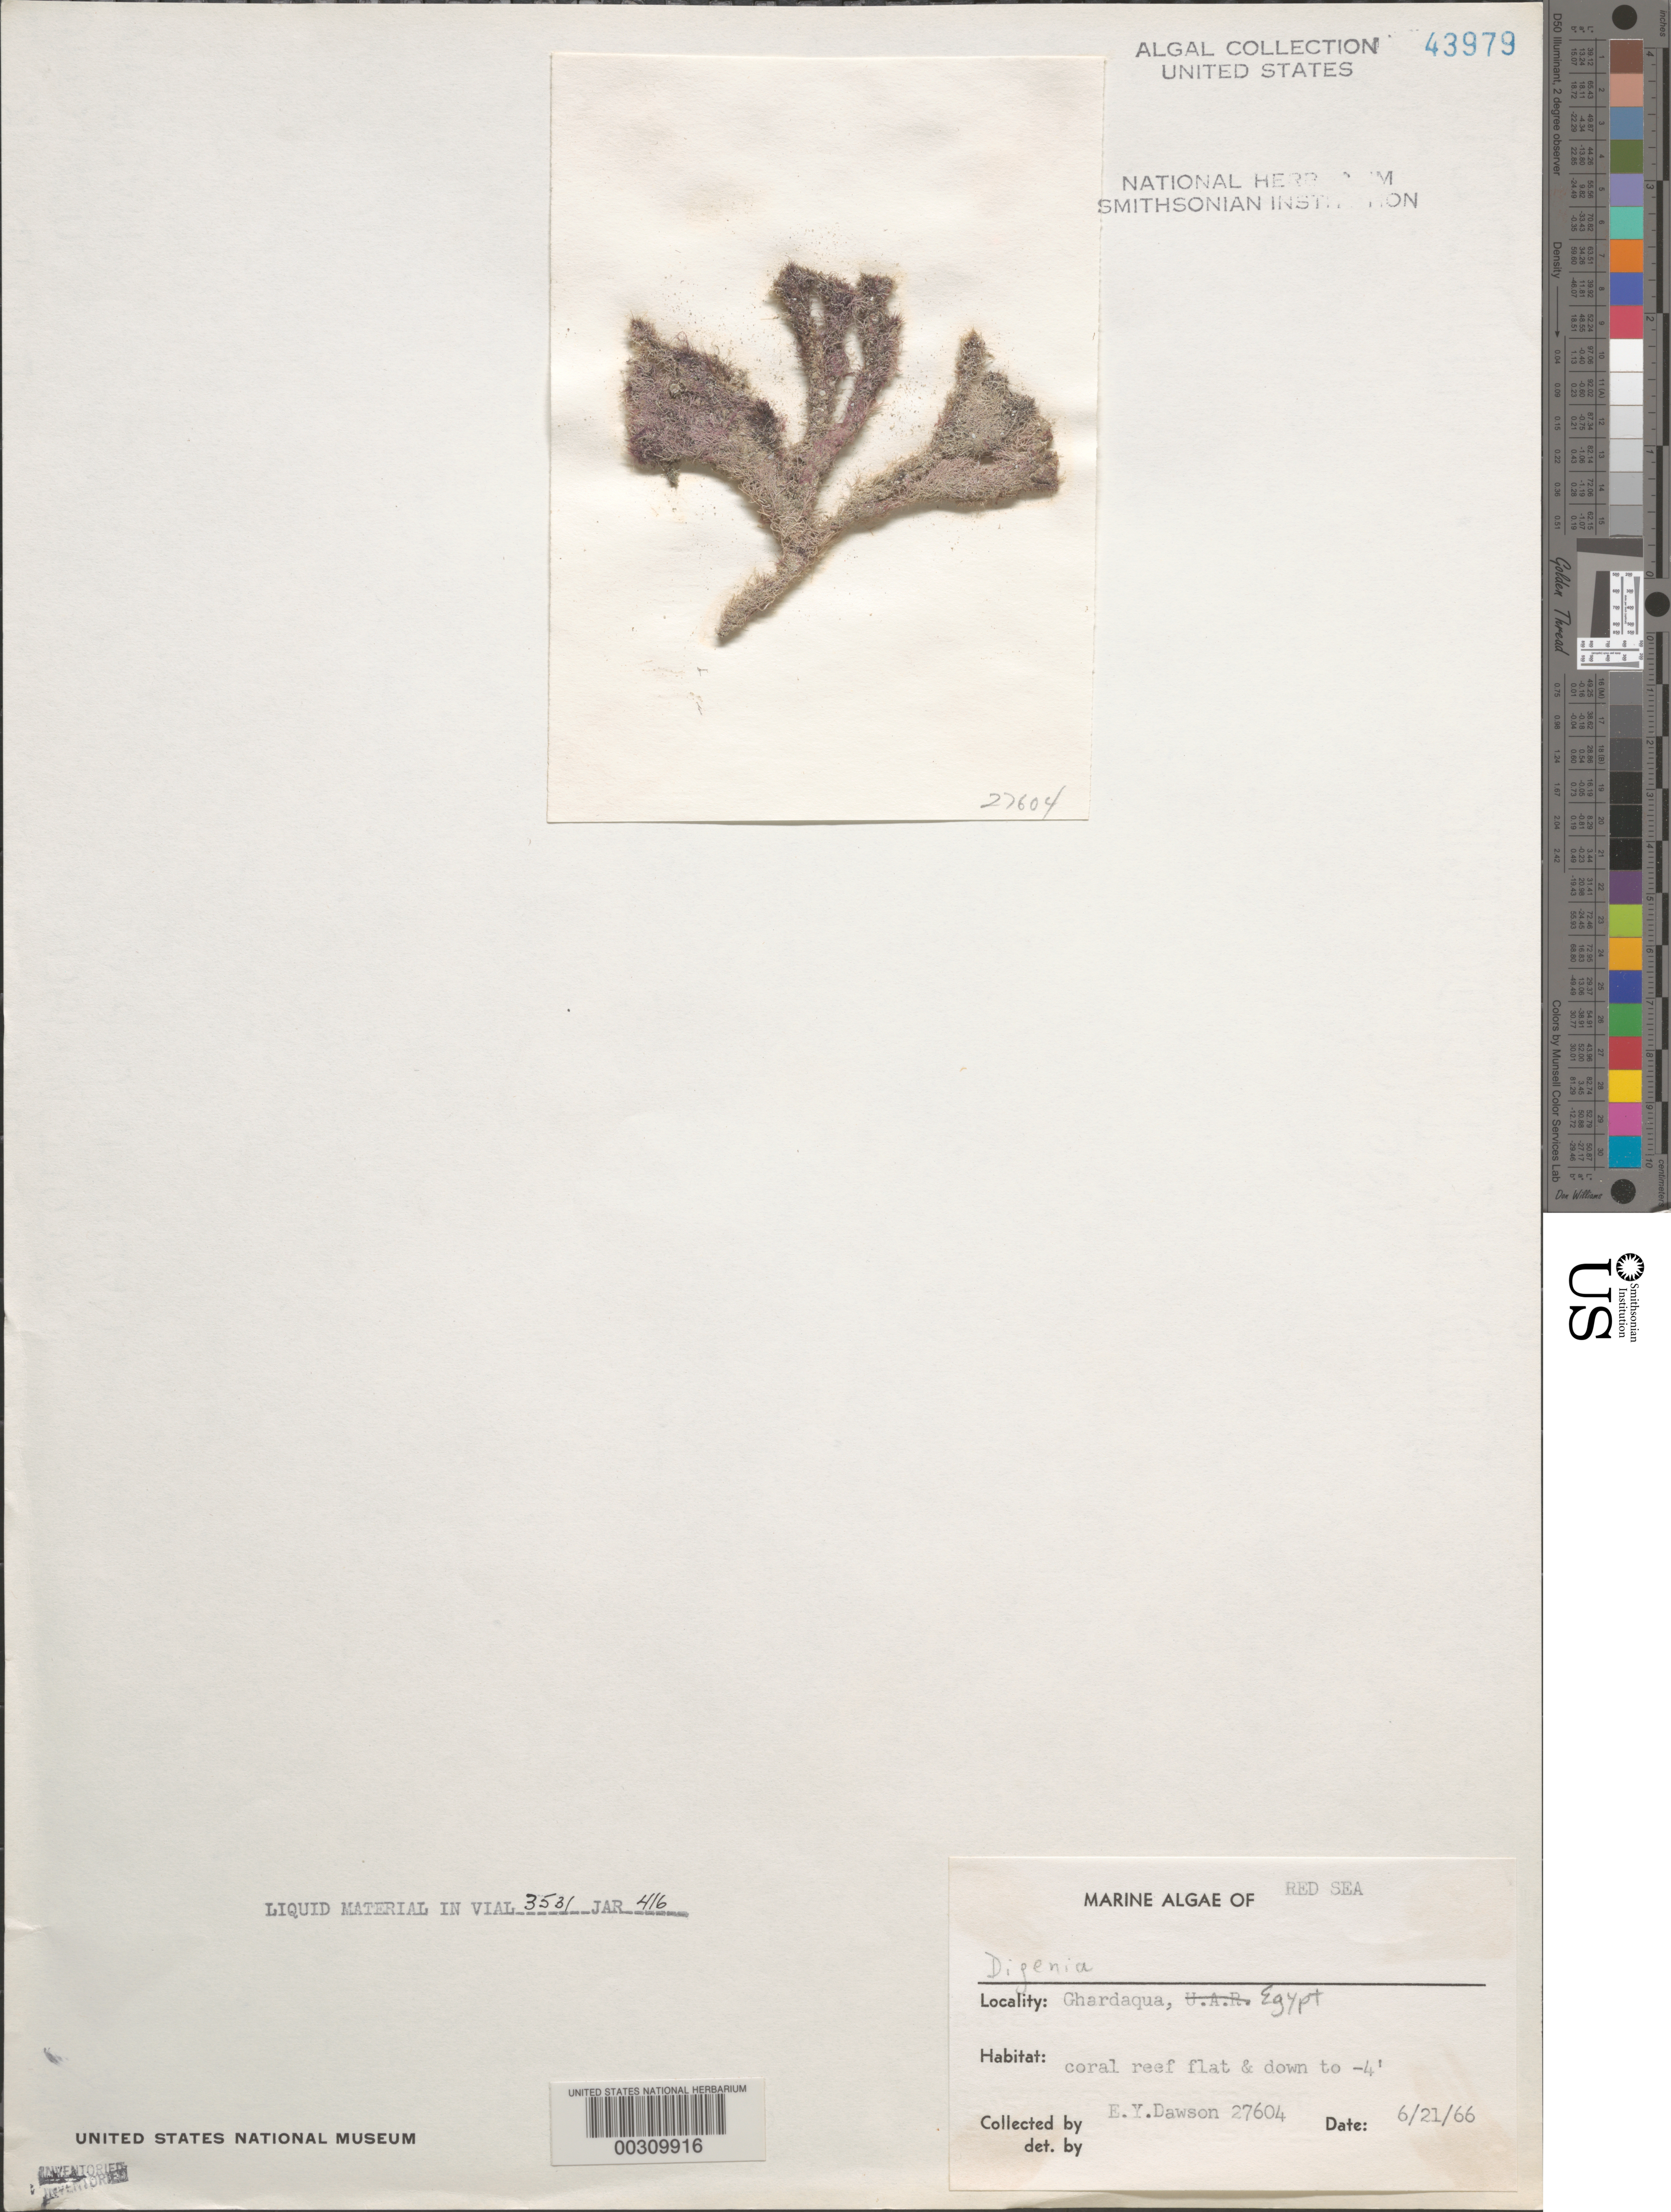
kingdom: Plantae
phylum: Rhodophyta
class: Florideophyceae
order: Ceramiales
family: Rhodomelaceae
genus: Digenea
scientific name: Digenea sp.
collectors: E. Y. Dawson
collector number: EYD 27604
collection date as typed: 21 Jun 1966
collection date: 1966-06-21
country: Egypt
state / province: Al Bahr al Ahmar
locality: Ghardaqua, Red Sea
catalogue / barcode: US 43979